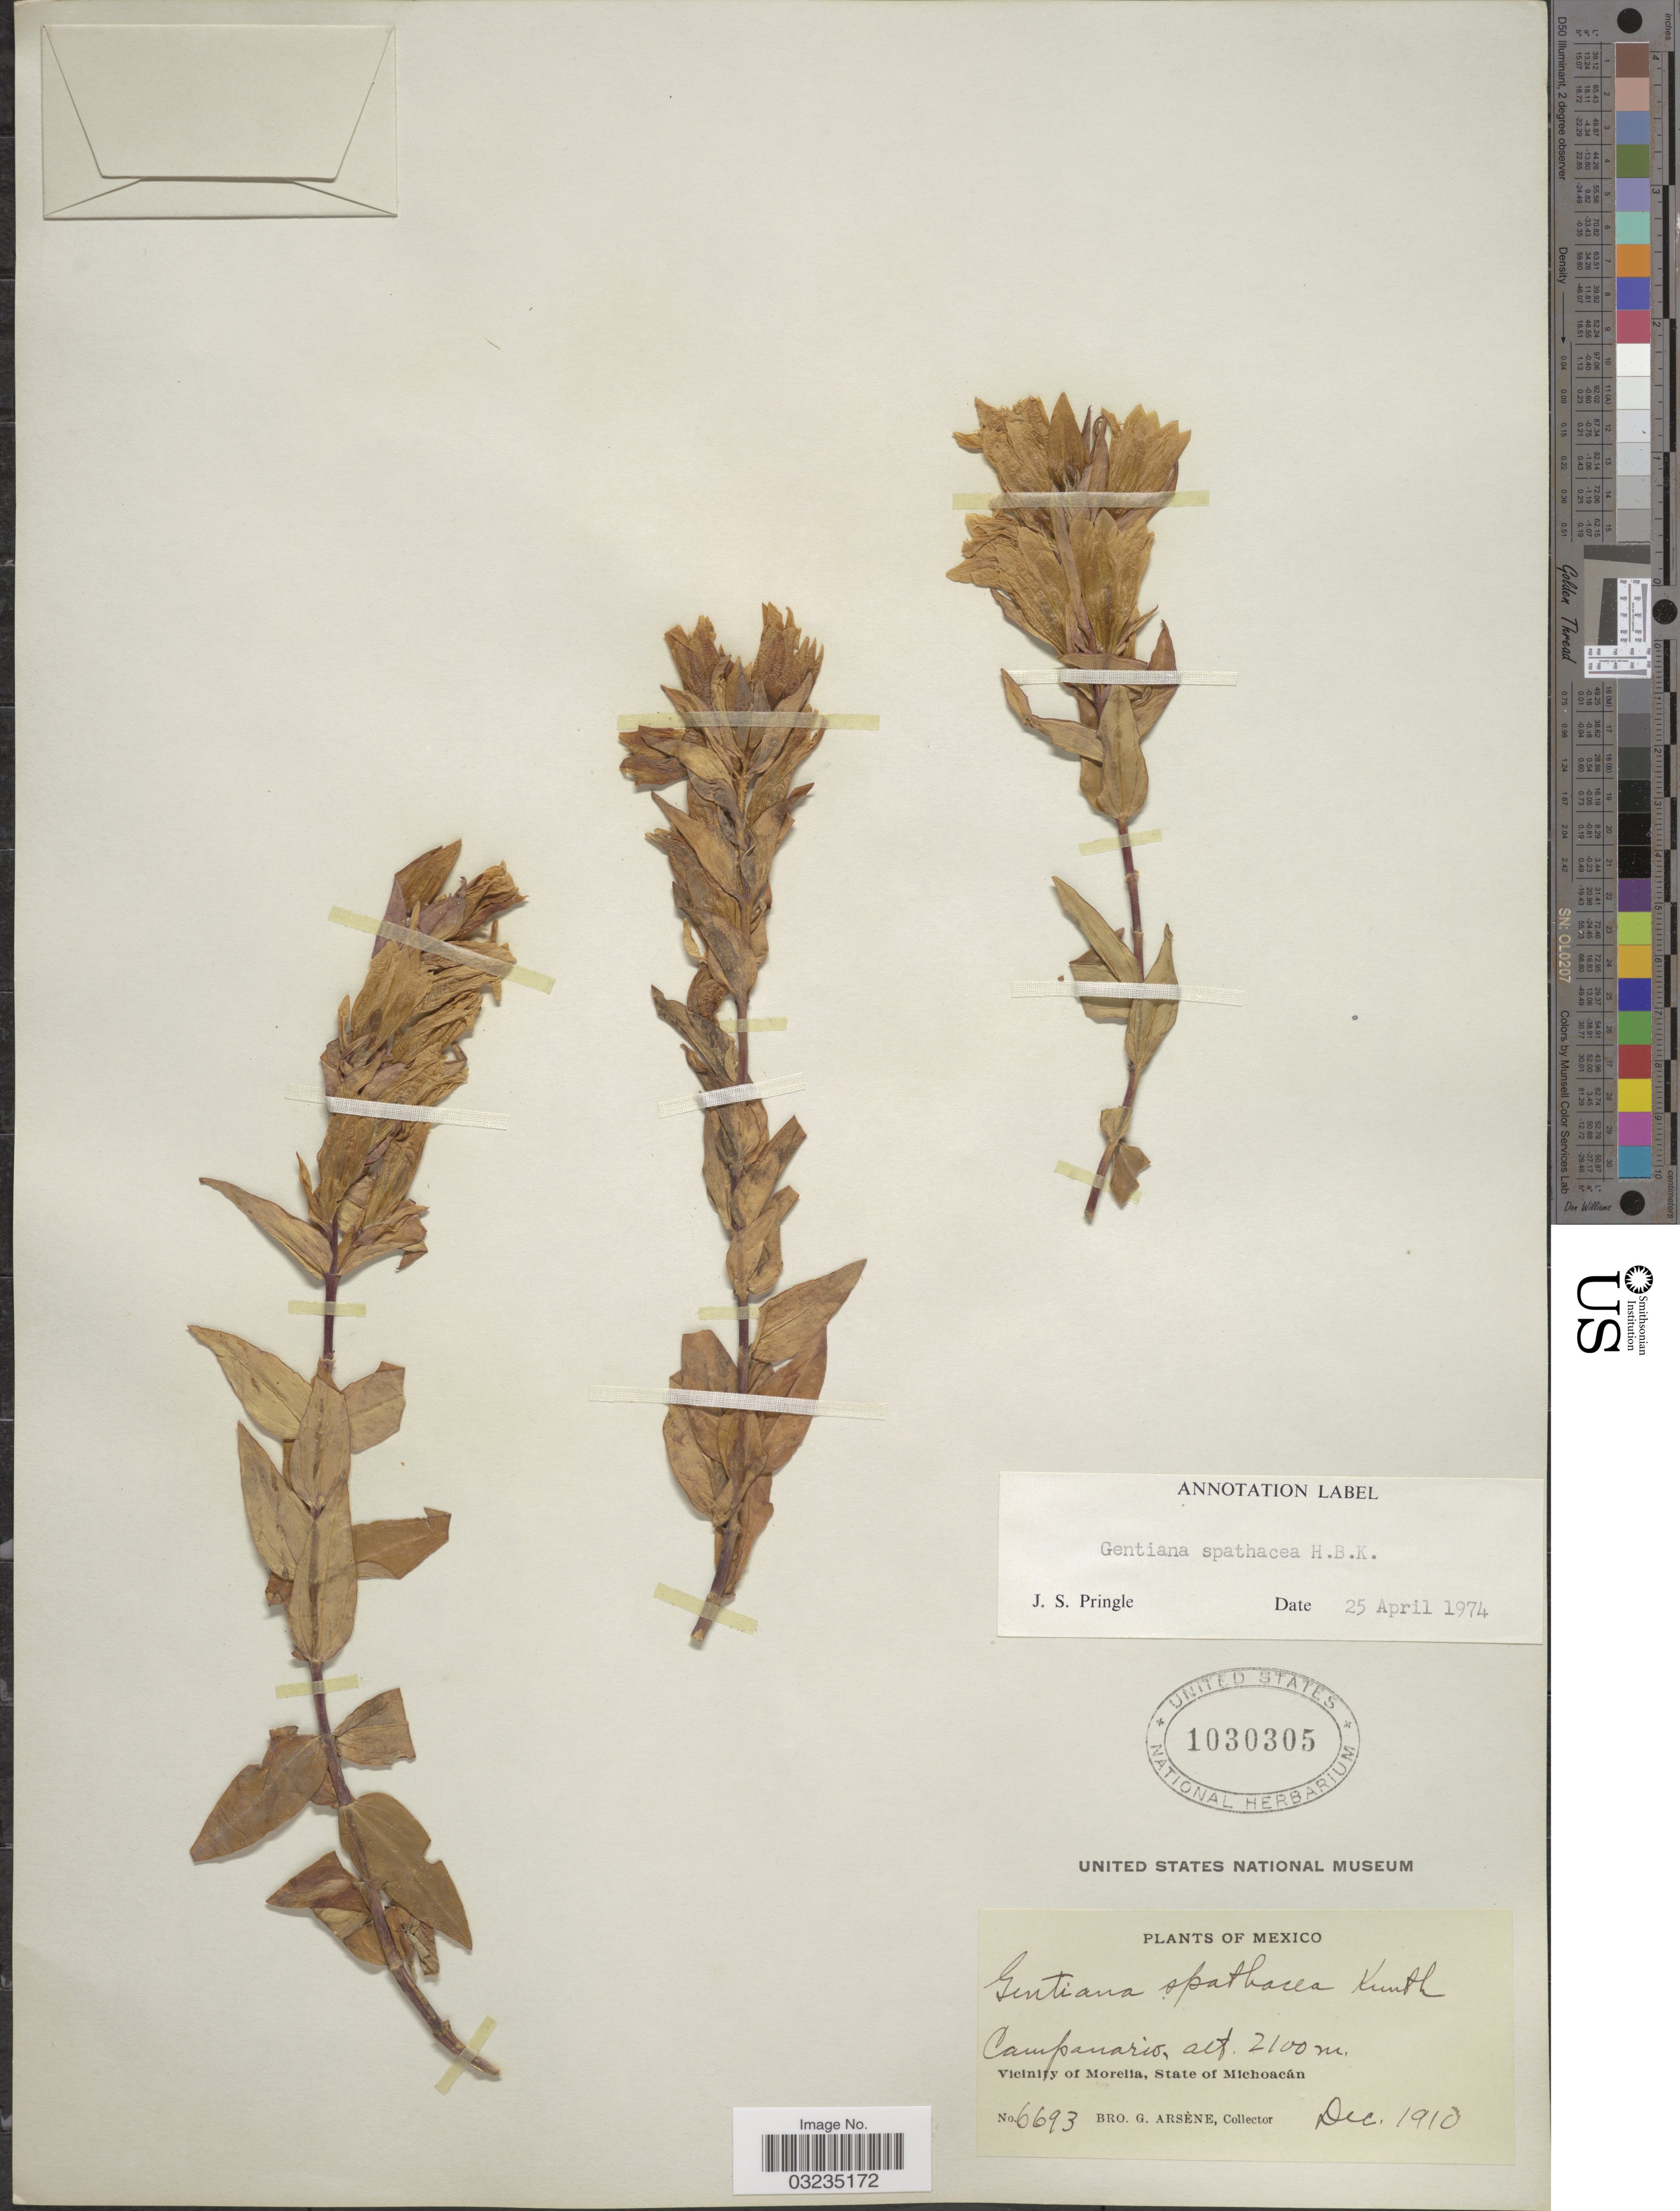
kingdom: Plantae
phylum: Tracheophyta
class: Magnoliopsida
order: Gentianales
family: Gentianaceae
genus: Gentiana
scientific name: Gentiana spathacea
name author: Kunth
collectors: Bro. G. Arsène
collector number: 6693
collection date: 1910-12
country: Mexico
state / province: Michoacán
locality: Campanario. Vicinity of Morelia, State of Michoacán.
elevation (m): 2100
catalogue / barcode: US 1030305